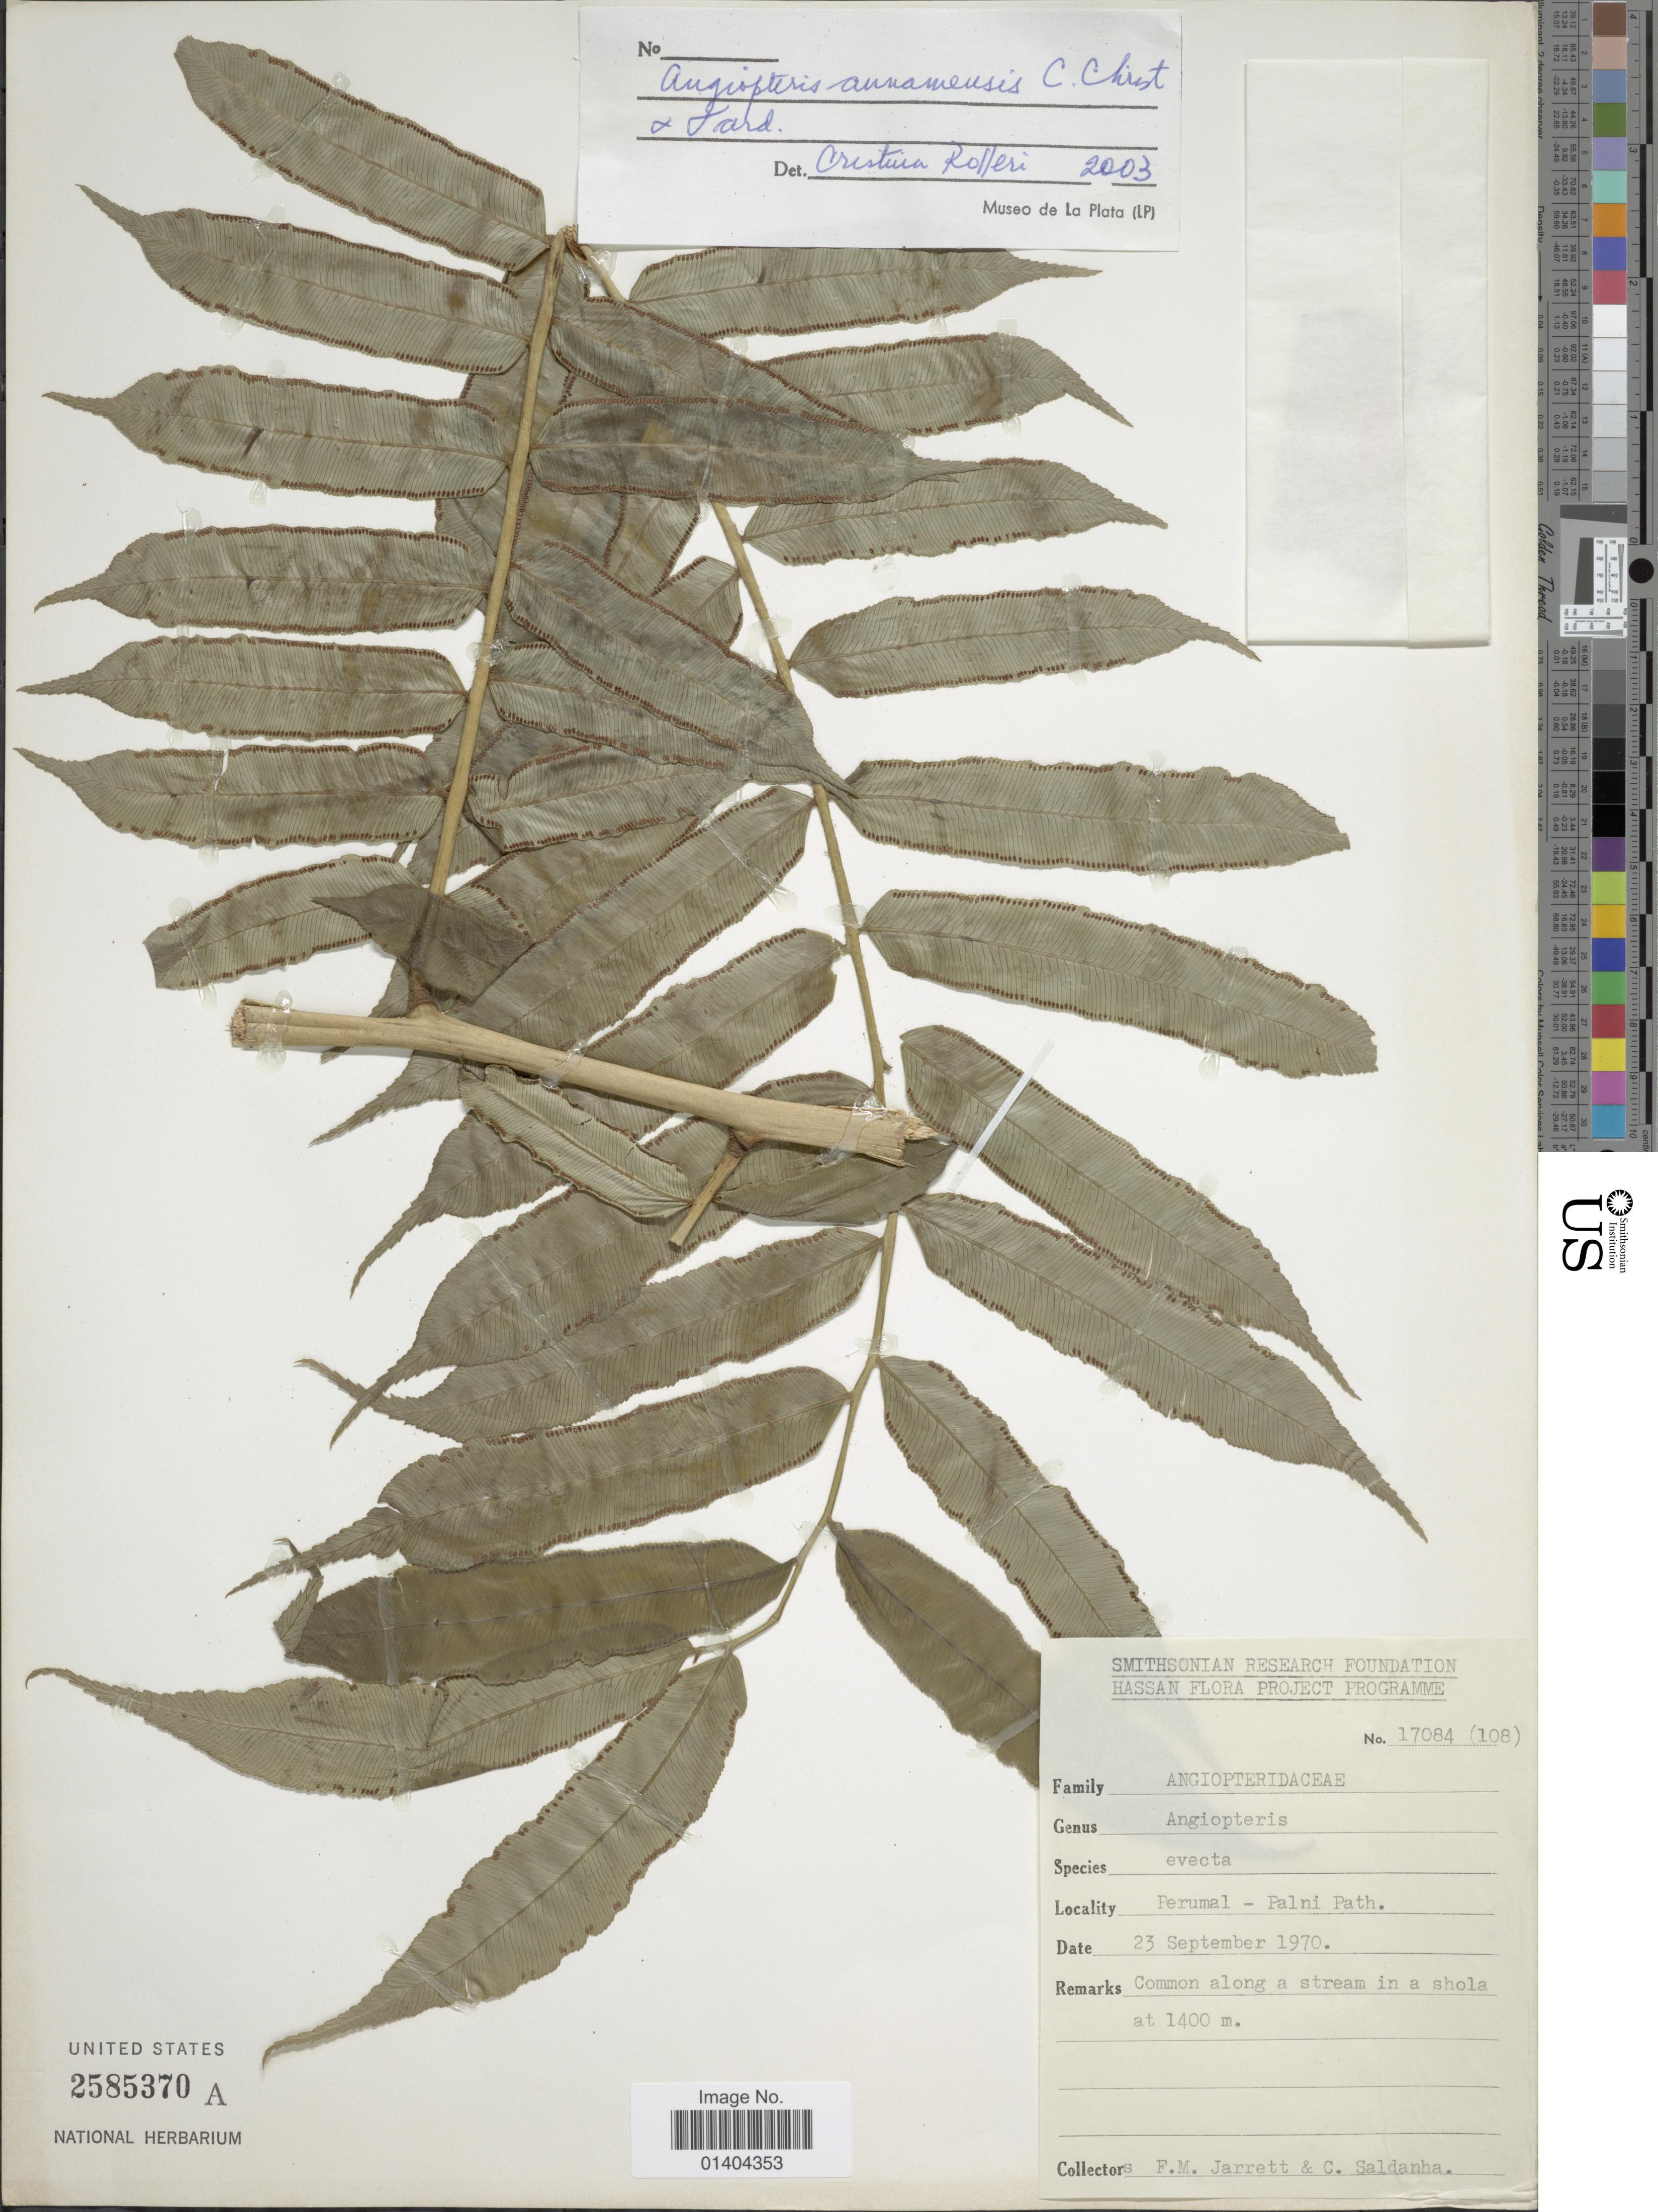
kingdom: Plantae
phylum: Tracheophyta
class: Polypodiopsida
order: Marattiales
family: Marattiaceae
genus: Angiopteris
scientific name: Angiopteris annamensis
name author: C. Chr. & Tardieu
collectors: F. M. Jarrett & C. Saldanha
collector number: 17084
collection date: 1970-09-23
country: India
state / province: Tamil Nadu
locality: Perumal - Palni Path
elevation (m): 1400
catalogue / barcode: US 2585370A